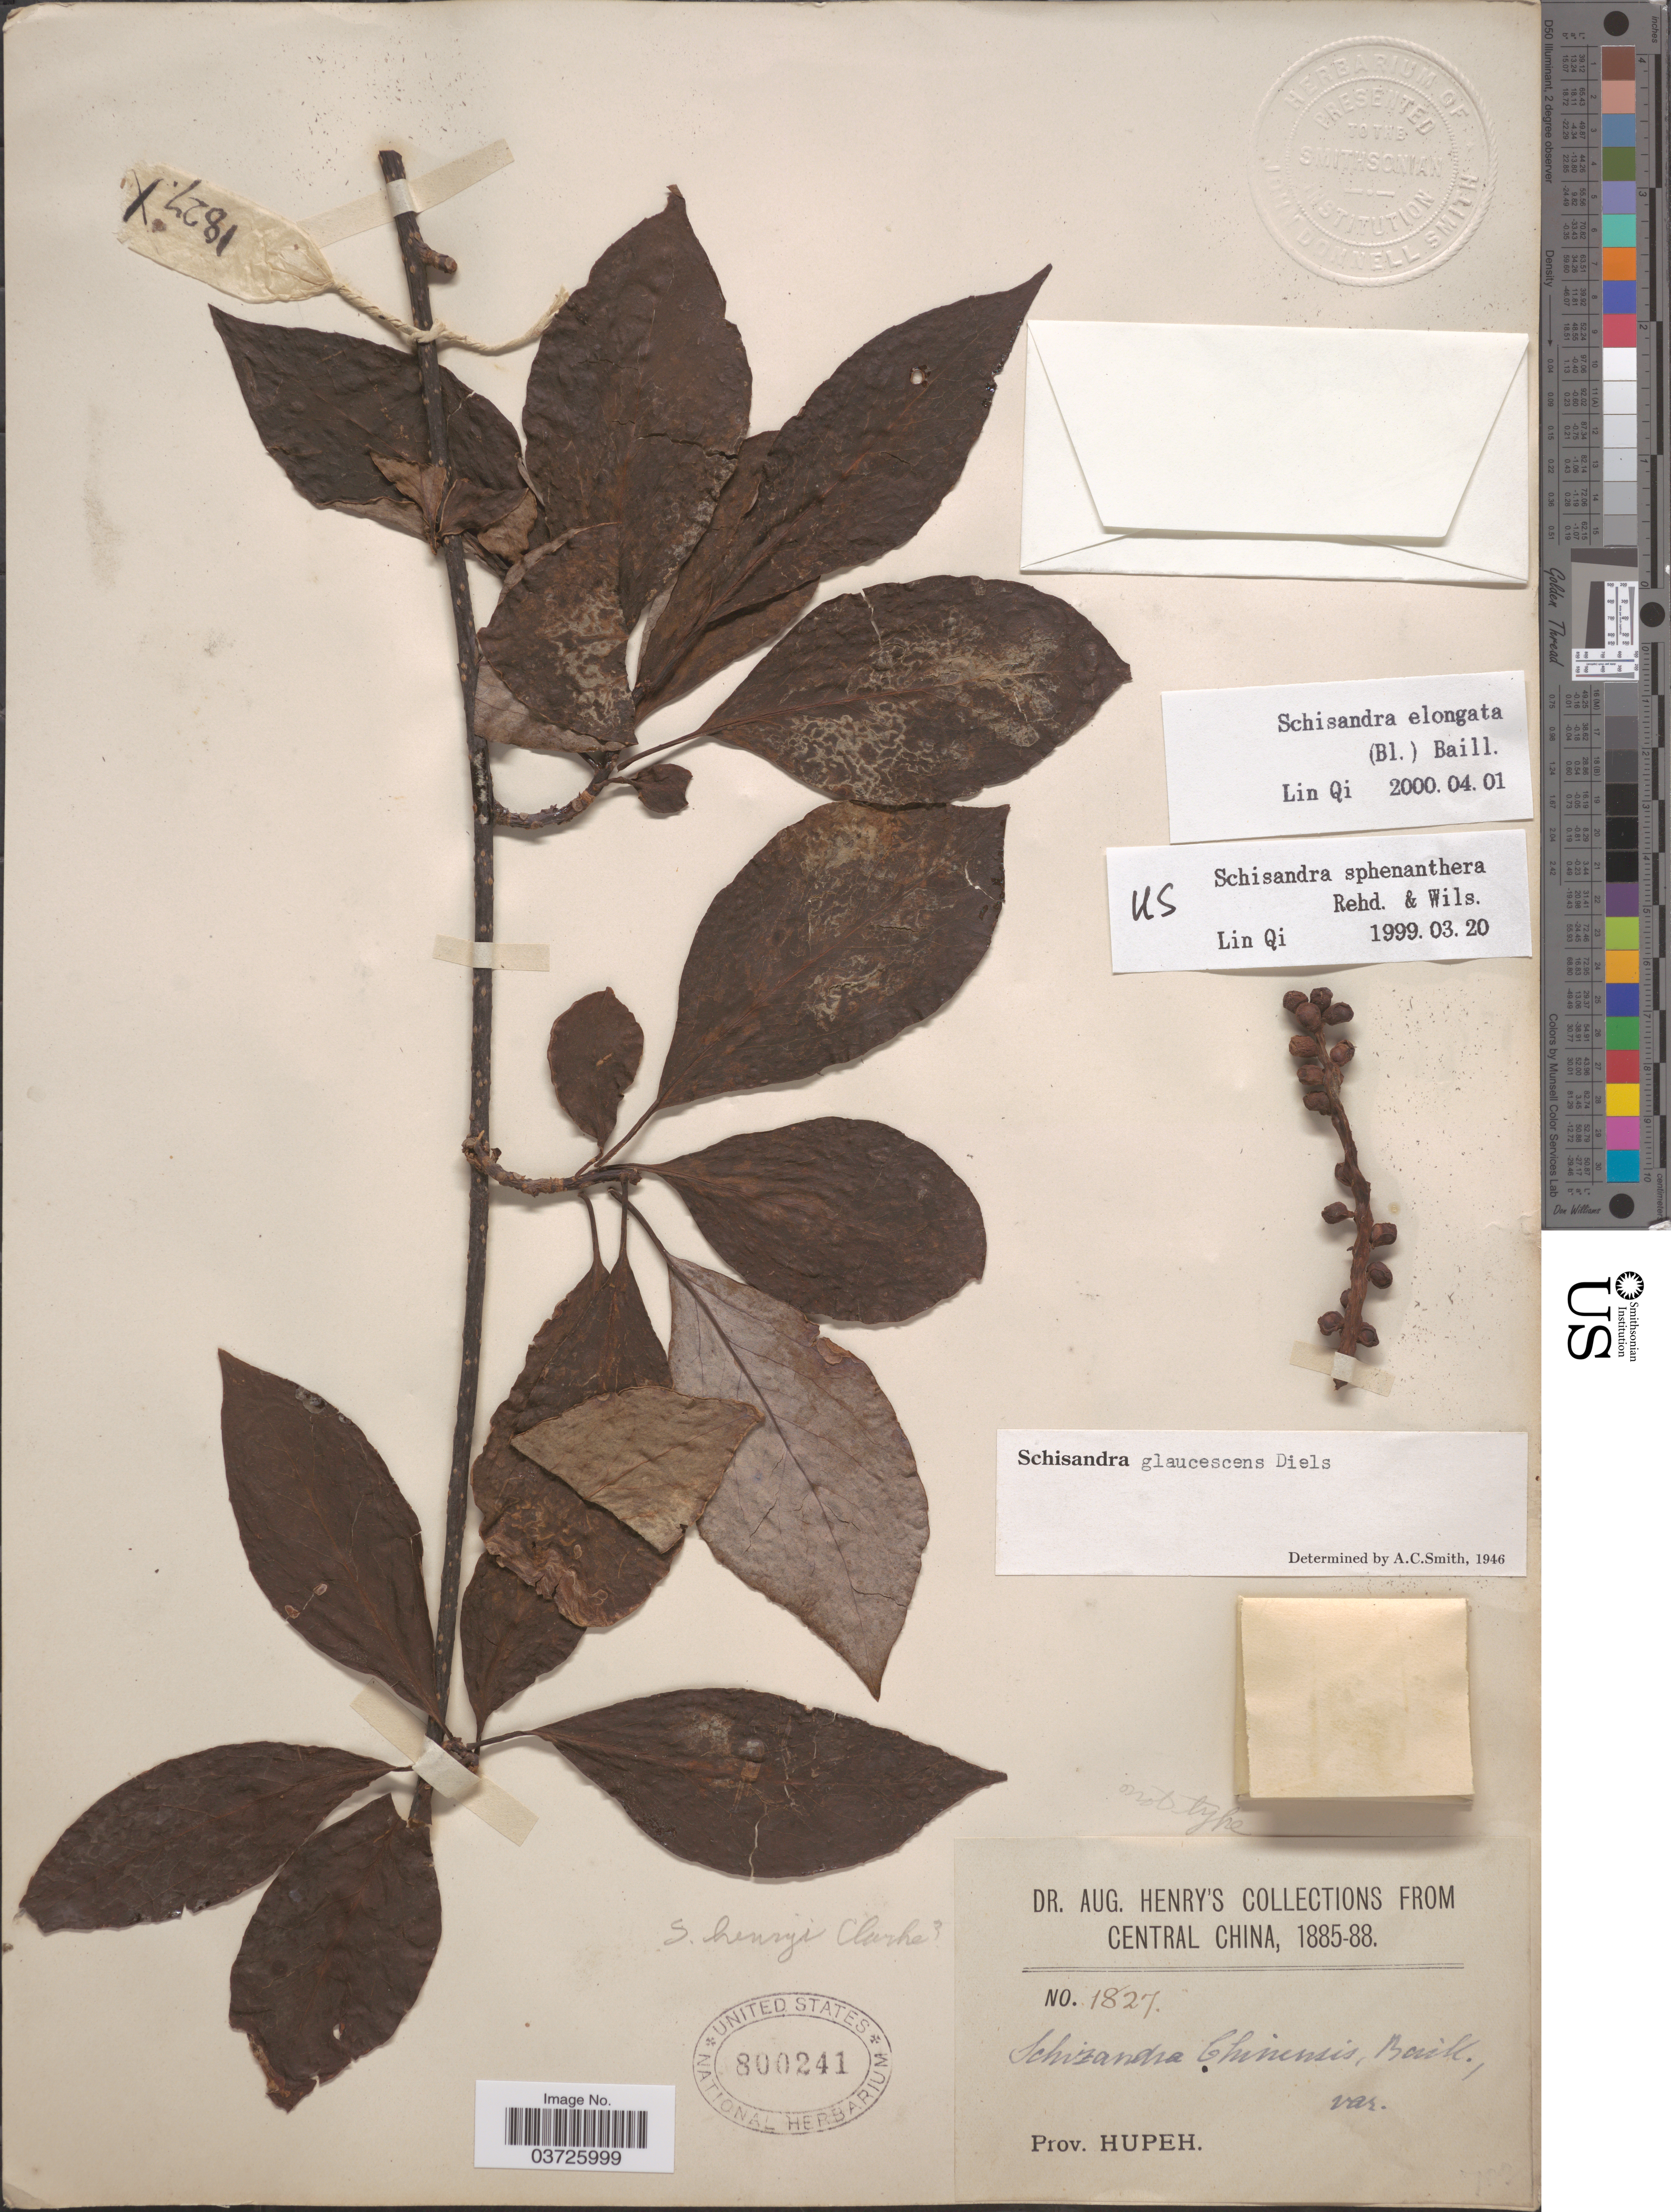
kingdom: Plantae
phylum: Tracheophyta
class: Magnoliopsida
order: Austrobaileyales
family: Schisandraceae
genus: Schisandra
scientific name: Schisandra elongata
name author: (Blume) Baill.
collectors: A. Henry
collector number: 1827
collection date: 1885/1888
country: China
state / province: Hubei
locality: Central China. Prov. Hupeh.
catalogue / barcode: US 800241